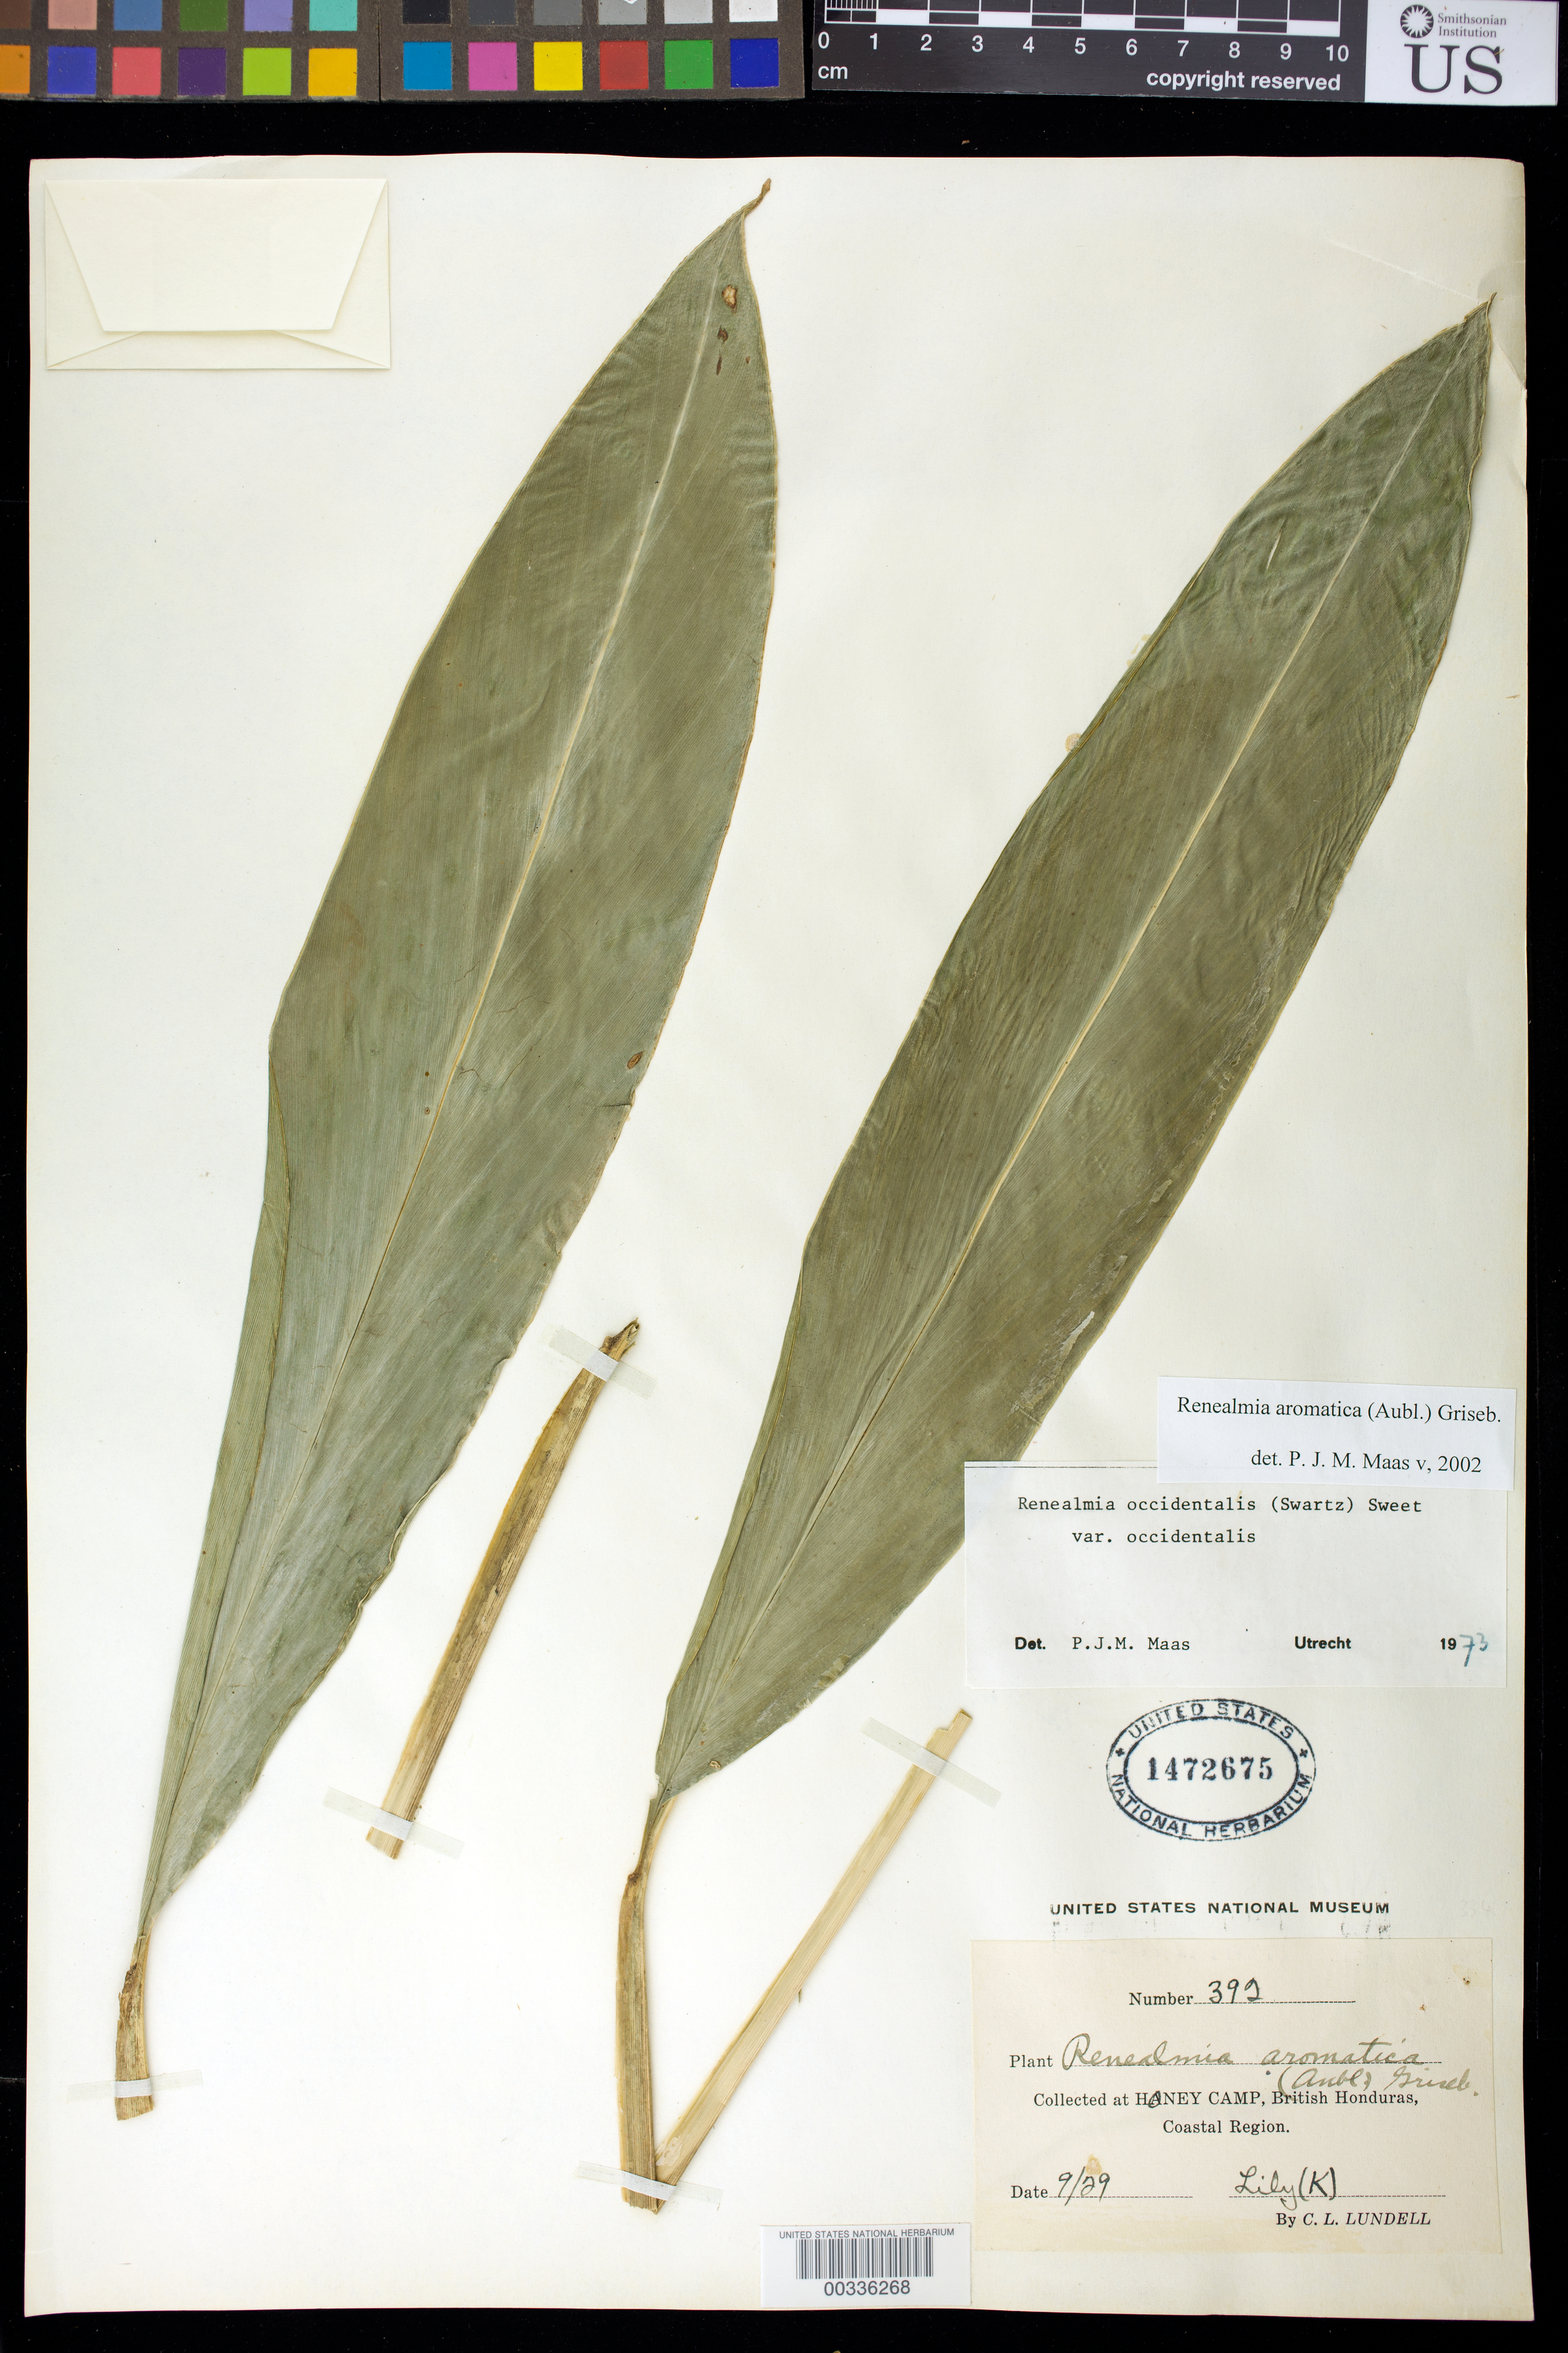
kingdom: Plantae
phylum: Tracheophyta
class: Liliopsida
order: Zingiberales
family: Zingiberaceae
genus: Renealmia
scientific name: Renealmia aromatica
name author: (Aubl.) Griseb.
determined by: Maas, Paul J. M.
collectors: C. L. Lundell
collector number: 392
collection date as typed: Sep 1929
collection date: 1929-09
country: Belize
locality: Honey Camp, coastal range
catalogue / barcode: US 1472675